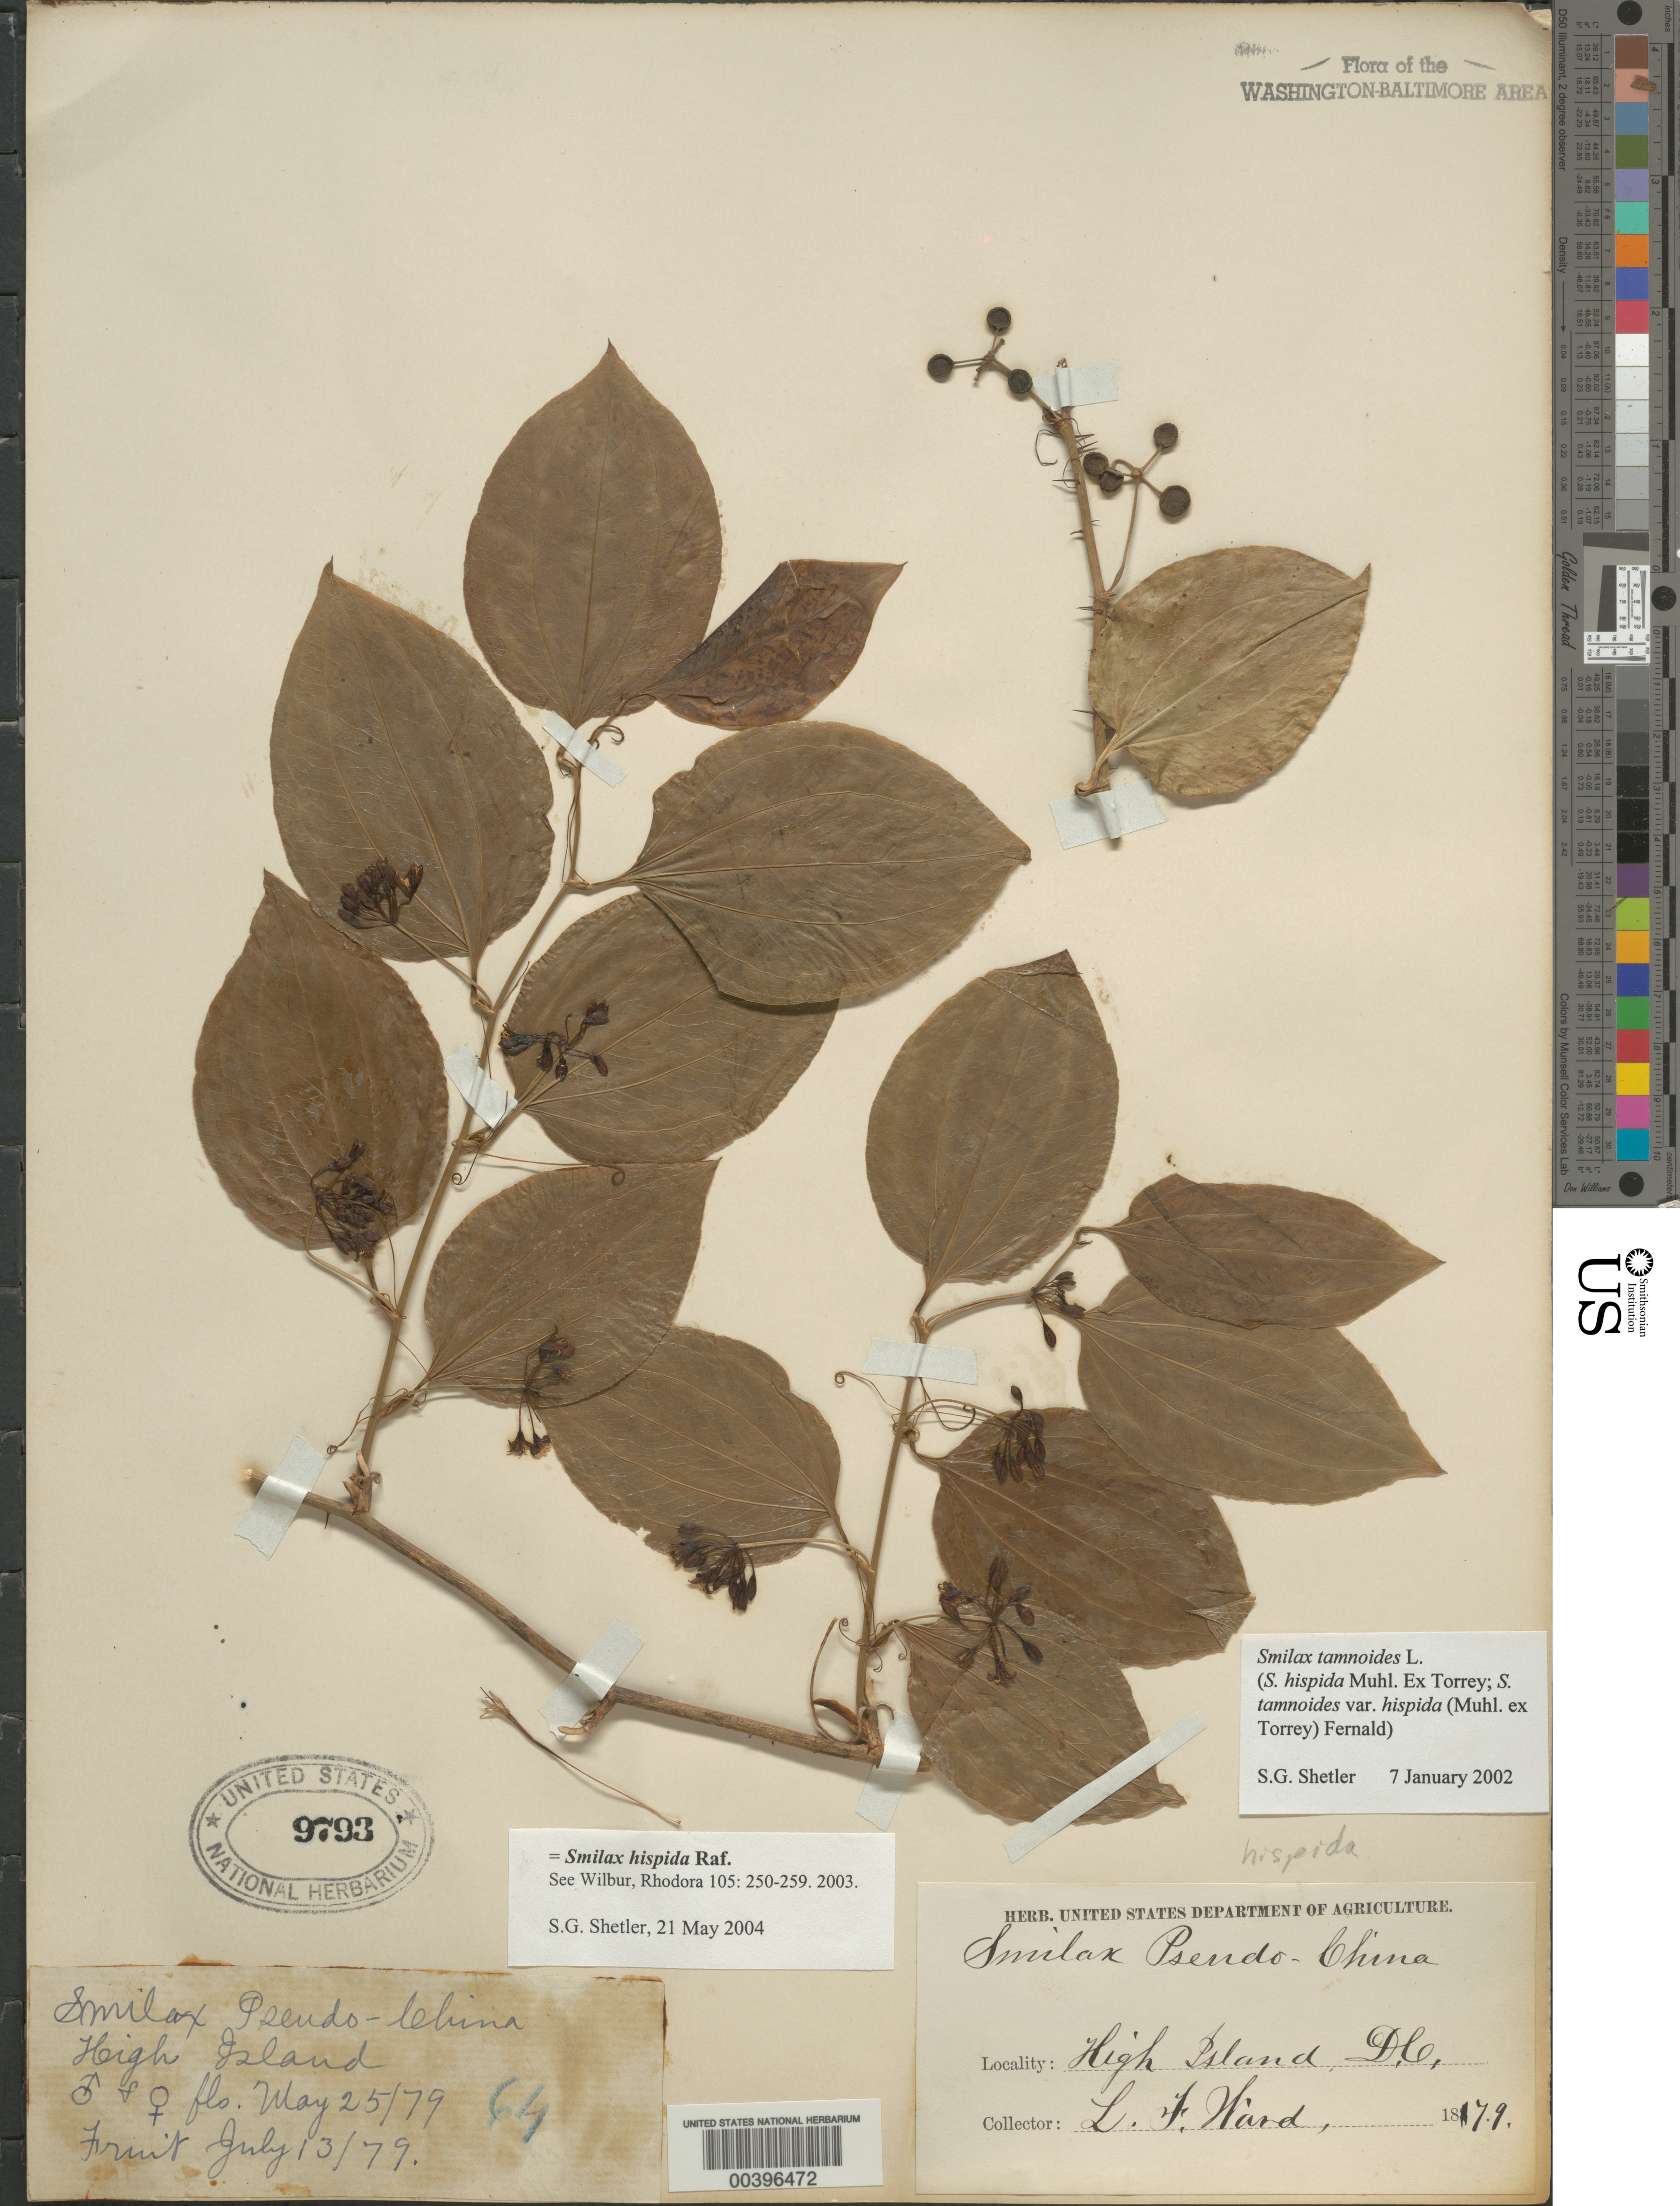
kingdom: Plantae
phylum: Tracheophyta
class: Liliopsida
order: Liliales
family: Smilacaceae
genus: Smilax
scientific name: Smilax hispida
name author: Raf.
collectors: L. F. Ward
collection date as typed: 25 May 1879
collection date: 1879-05-25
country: United States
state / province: Maryland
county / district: Montgomery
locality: High Island C. & O. Canal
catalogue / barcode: US 9793